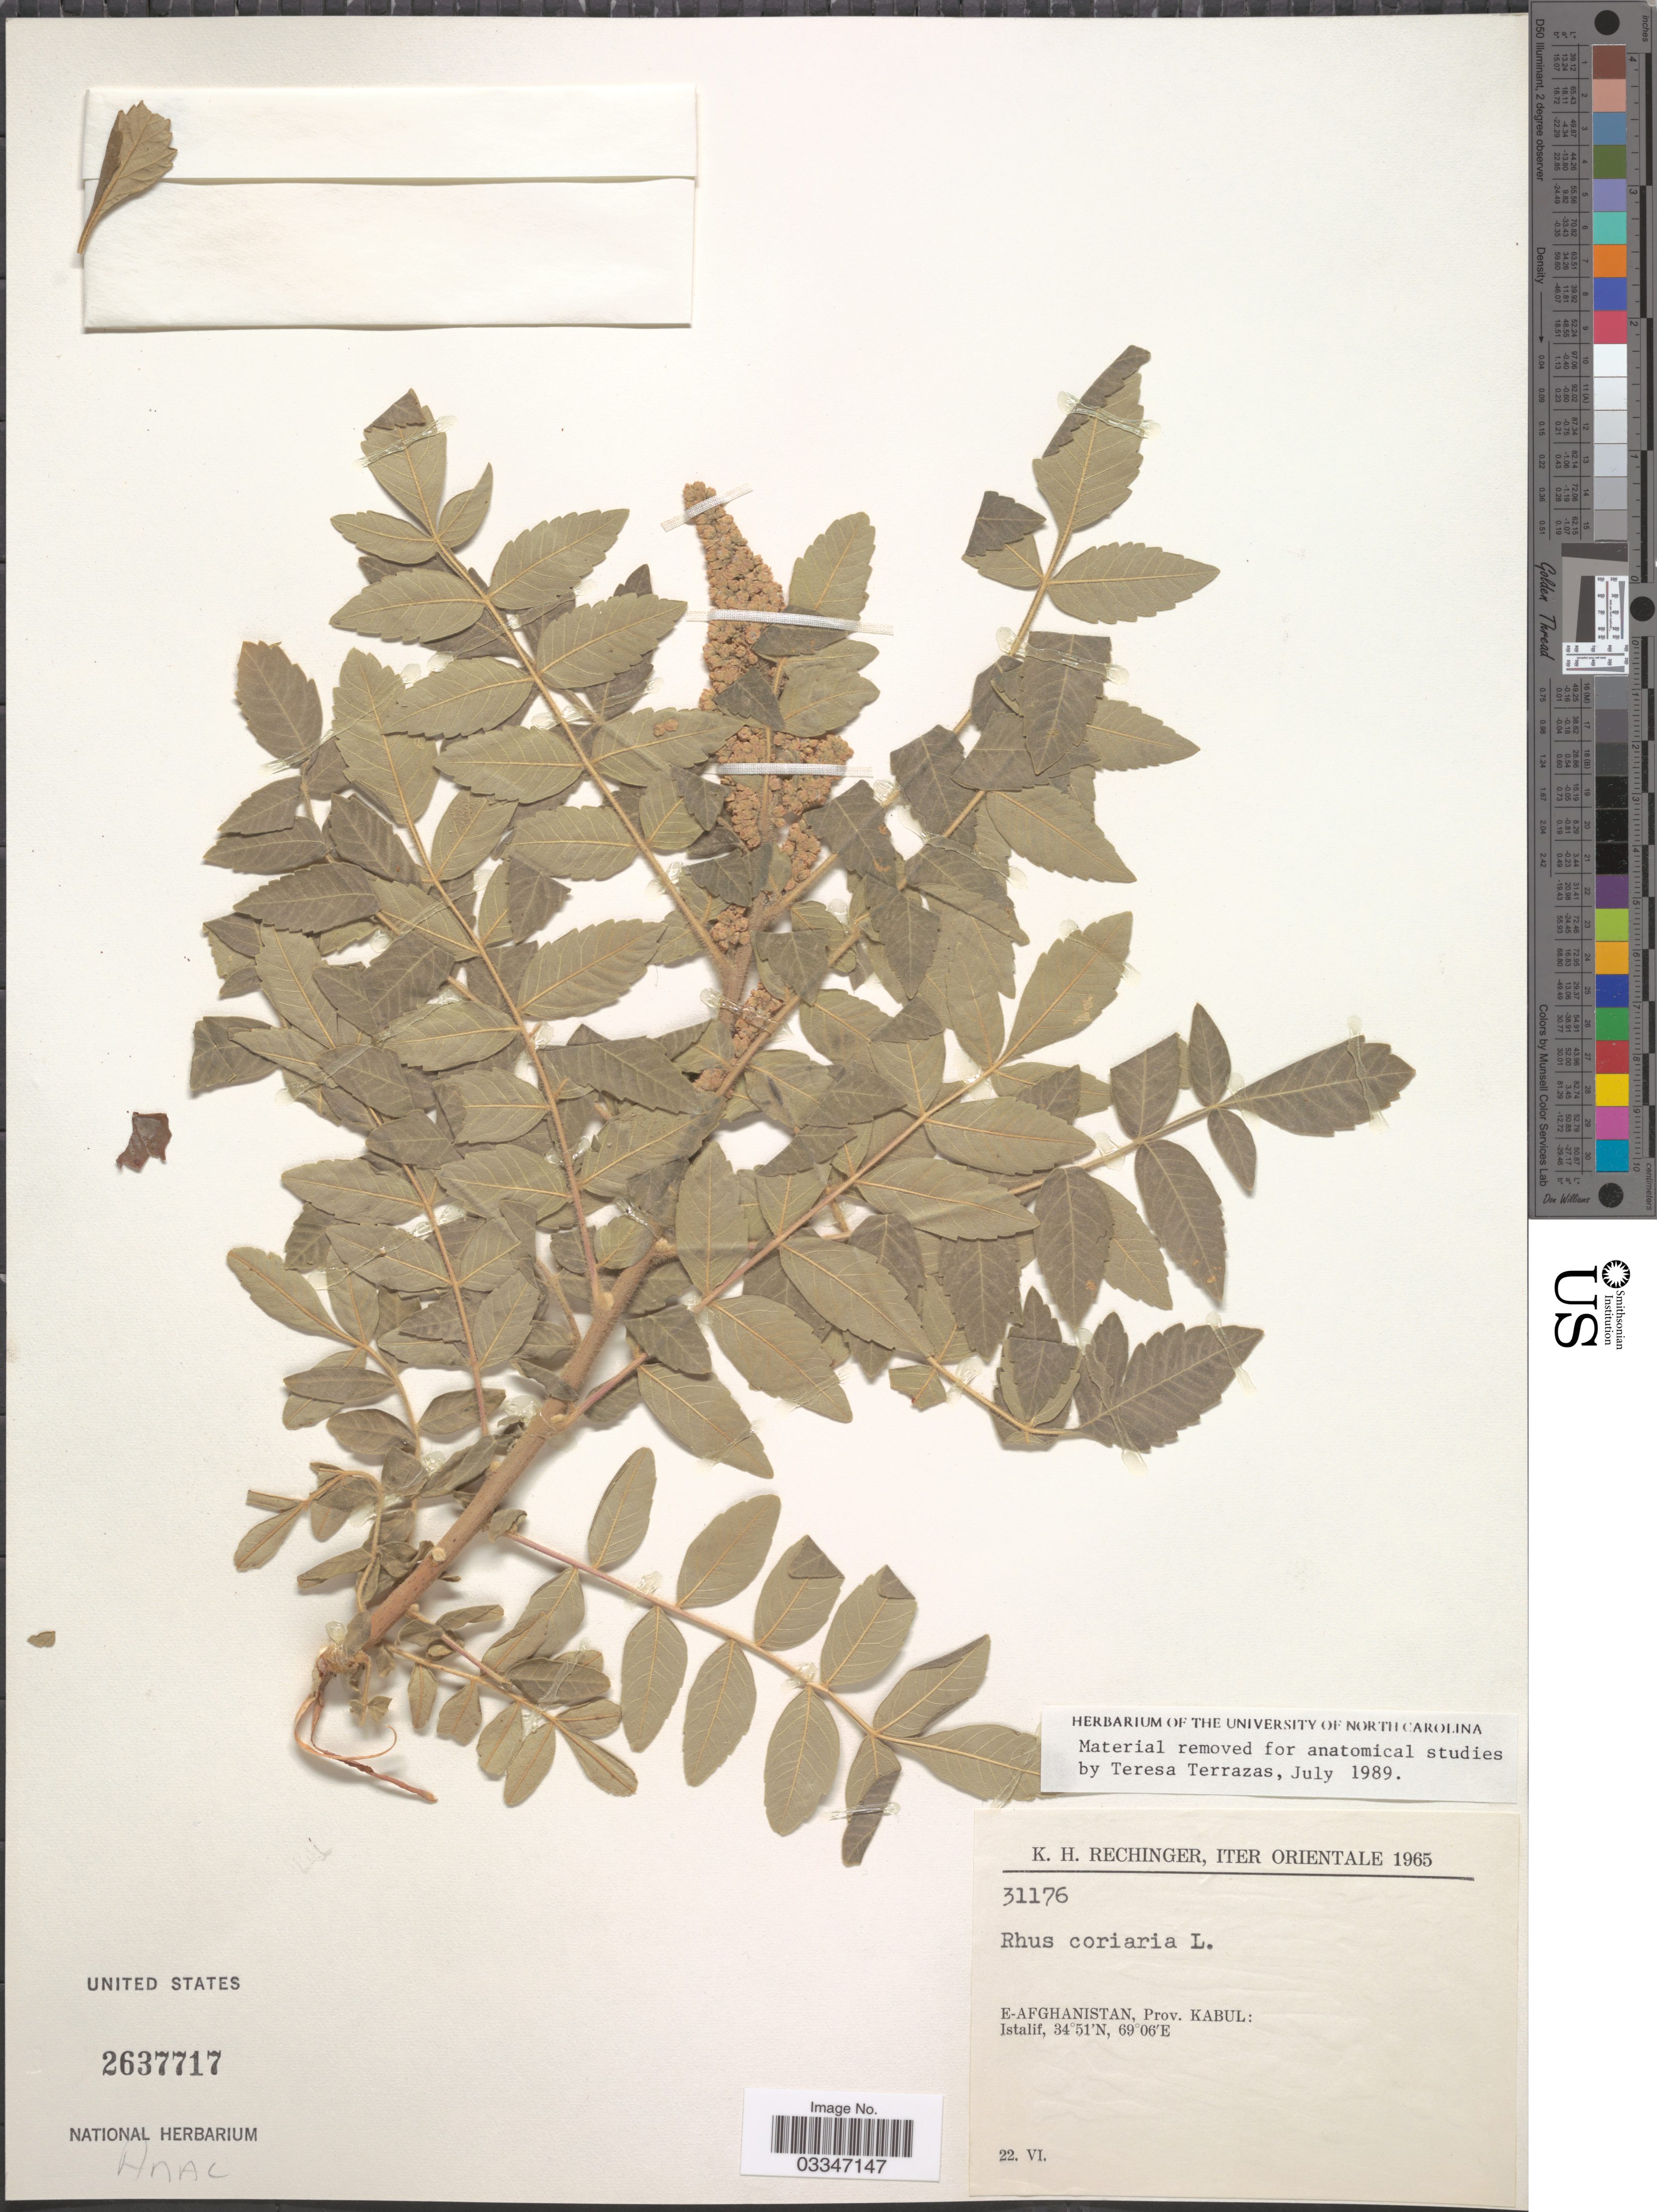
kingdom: Plantae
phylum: Tracheophyta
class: Magnoliopsida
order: Sapindales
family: Anacardiaceae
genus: Rhus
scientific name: Rhus coriaria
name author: L.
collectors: K. H. Rechinger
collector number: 31176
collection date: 1965-06-22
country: Afghanistan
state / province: Kabul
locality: Iter Orientale. E-Afghanistan. Istalif.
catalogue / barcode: US 2637717